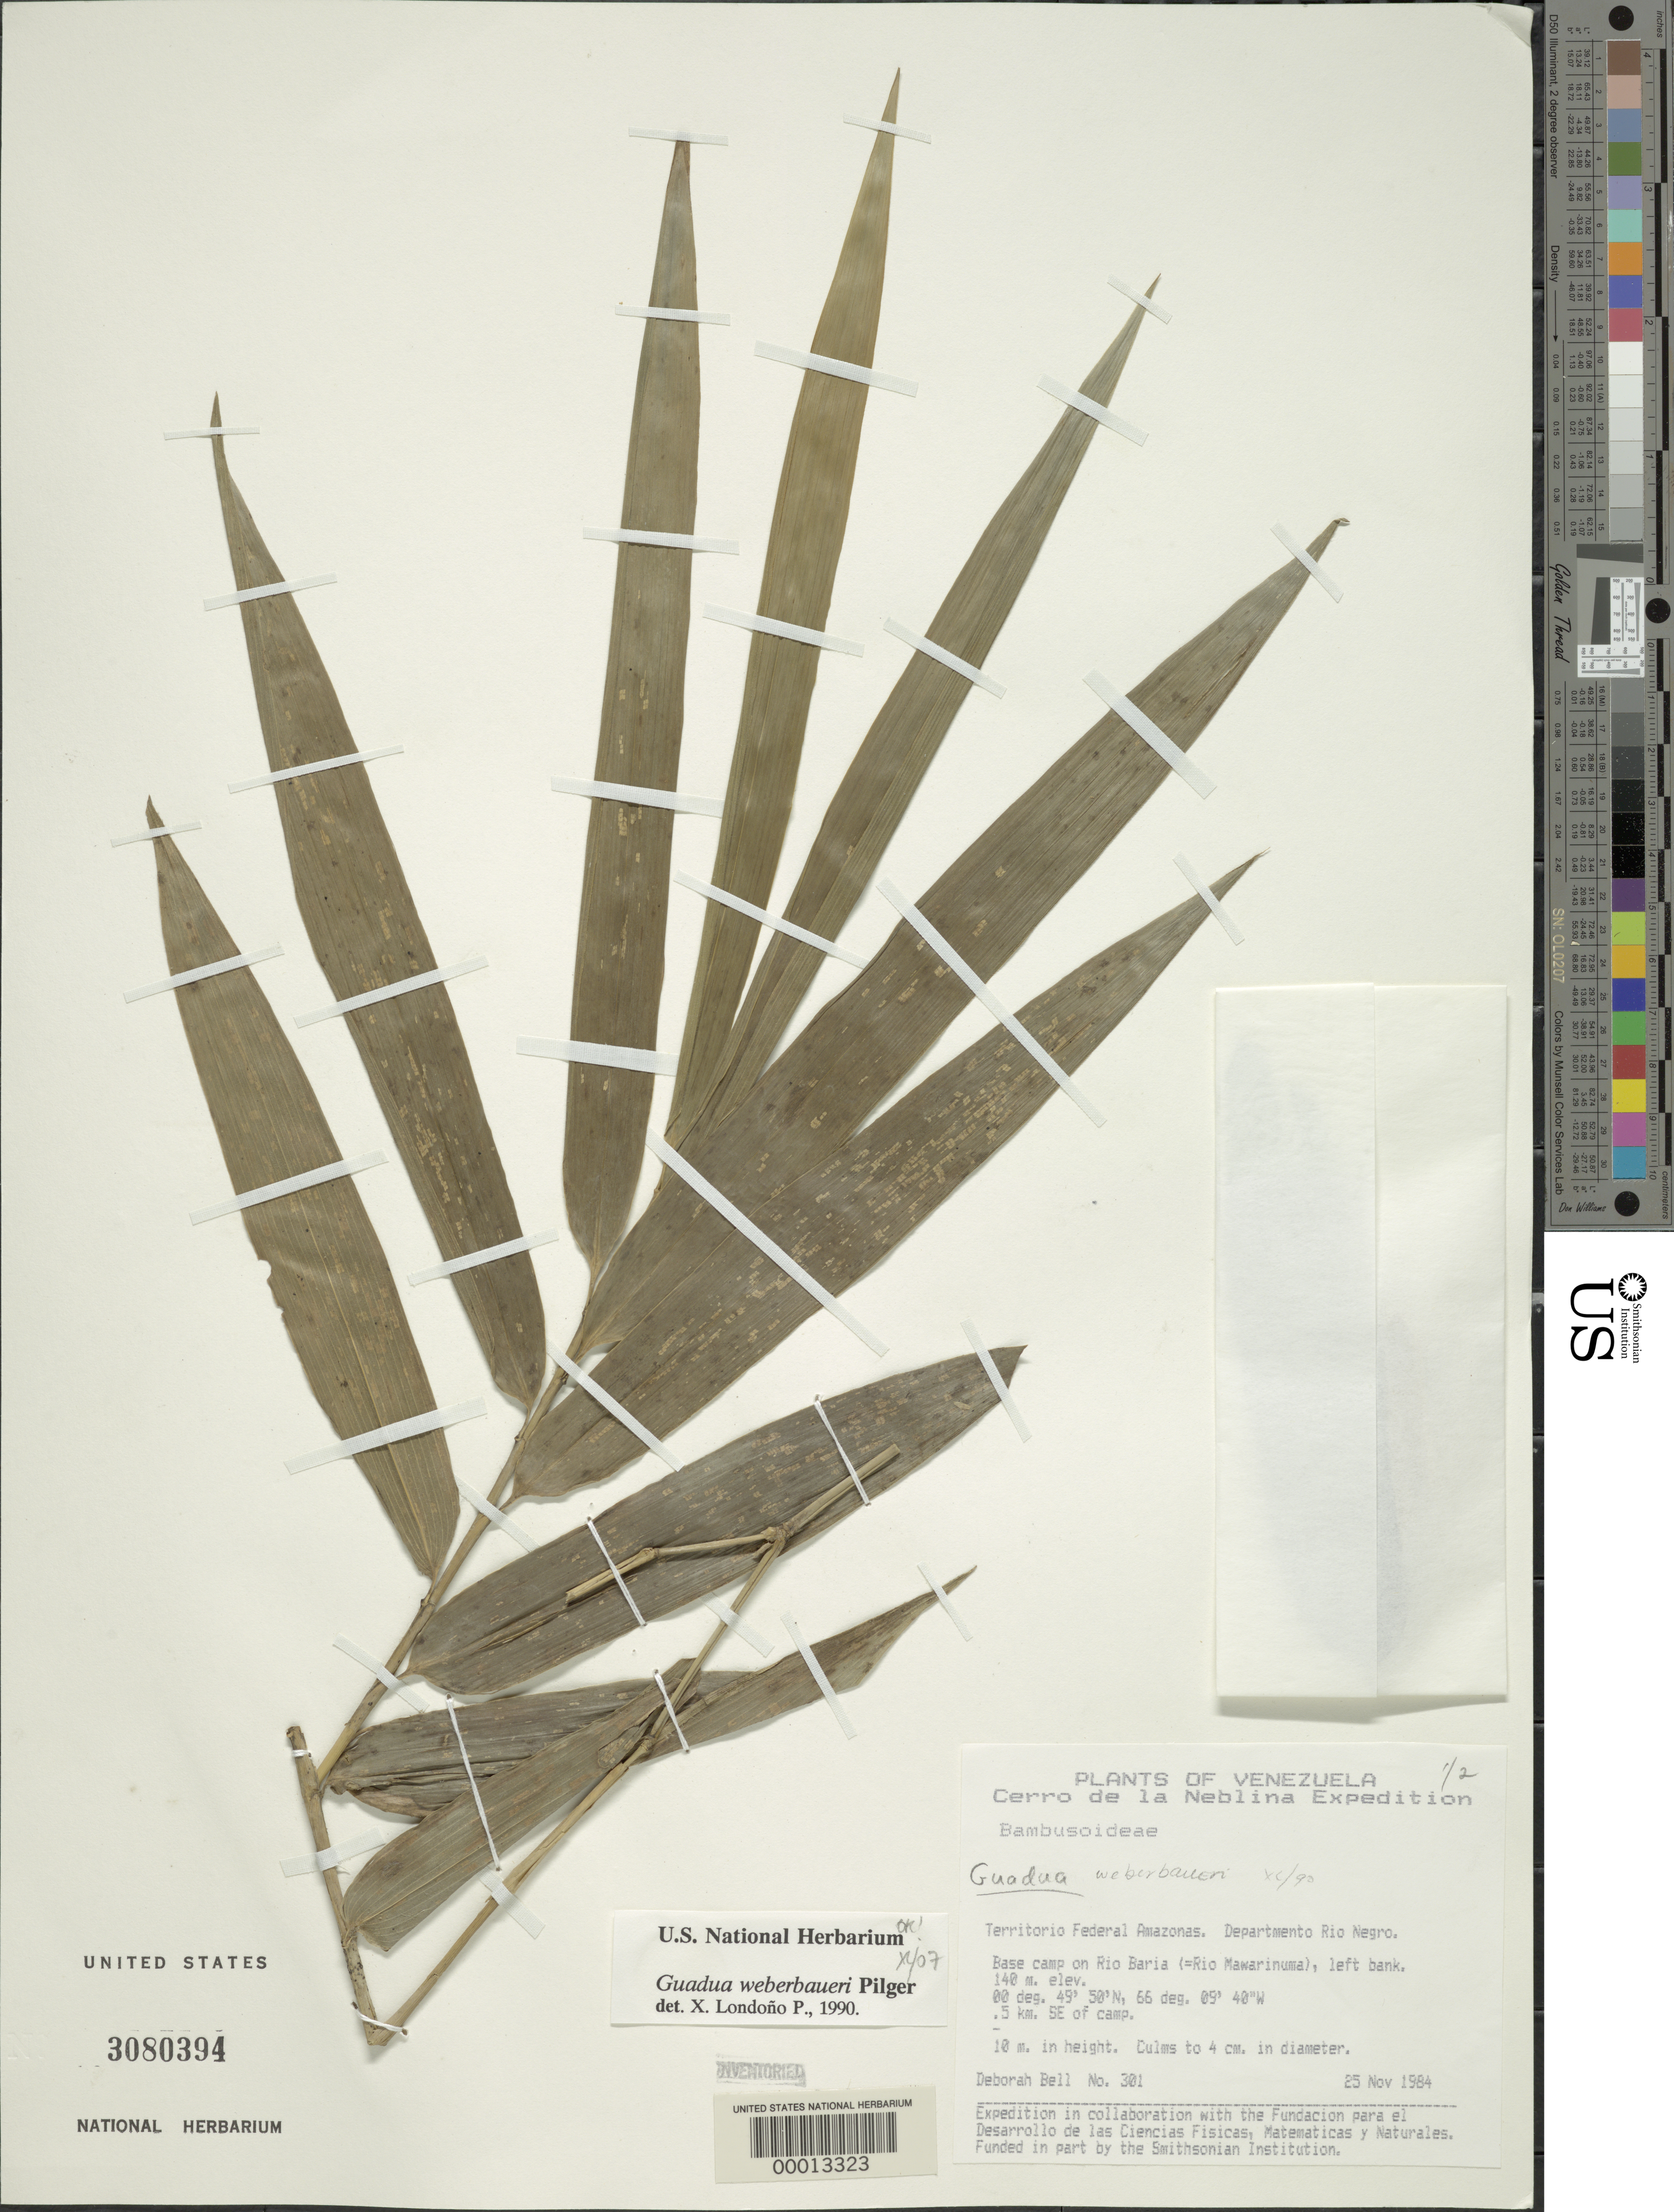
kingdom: Plantae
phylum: Tracheophyta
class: Liliopsida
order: Poales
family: Poaceae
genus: Guadua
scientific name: Guadua weberbaueri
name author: Pilg.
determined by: Londoño, X., (TULV), Jardin Botanico "Juan Maria Cespedes"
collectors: D. A. Bell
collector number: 301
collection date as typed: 25 Nov 1984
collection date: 1984-11-25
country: Venezuela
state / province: Amazonas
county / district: Rio Negro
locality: Rio baria, cerro de la neblina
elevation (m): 140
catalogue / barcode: US 3080394